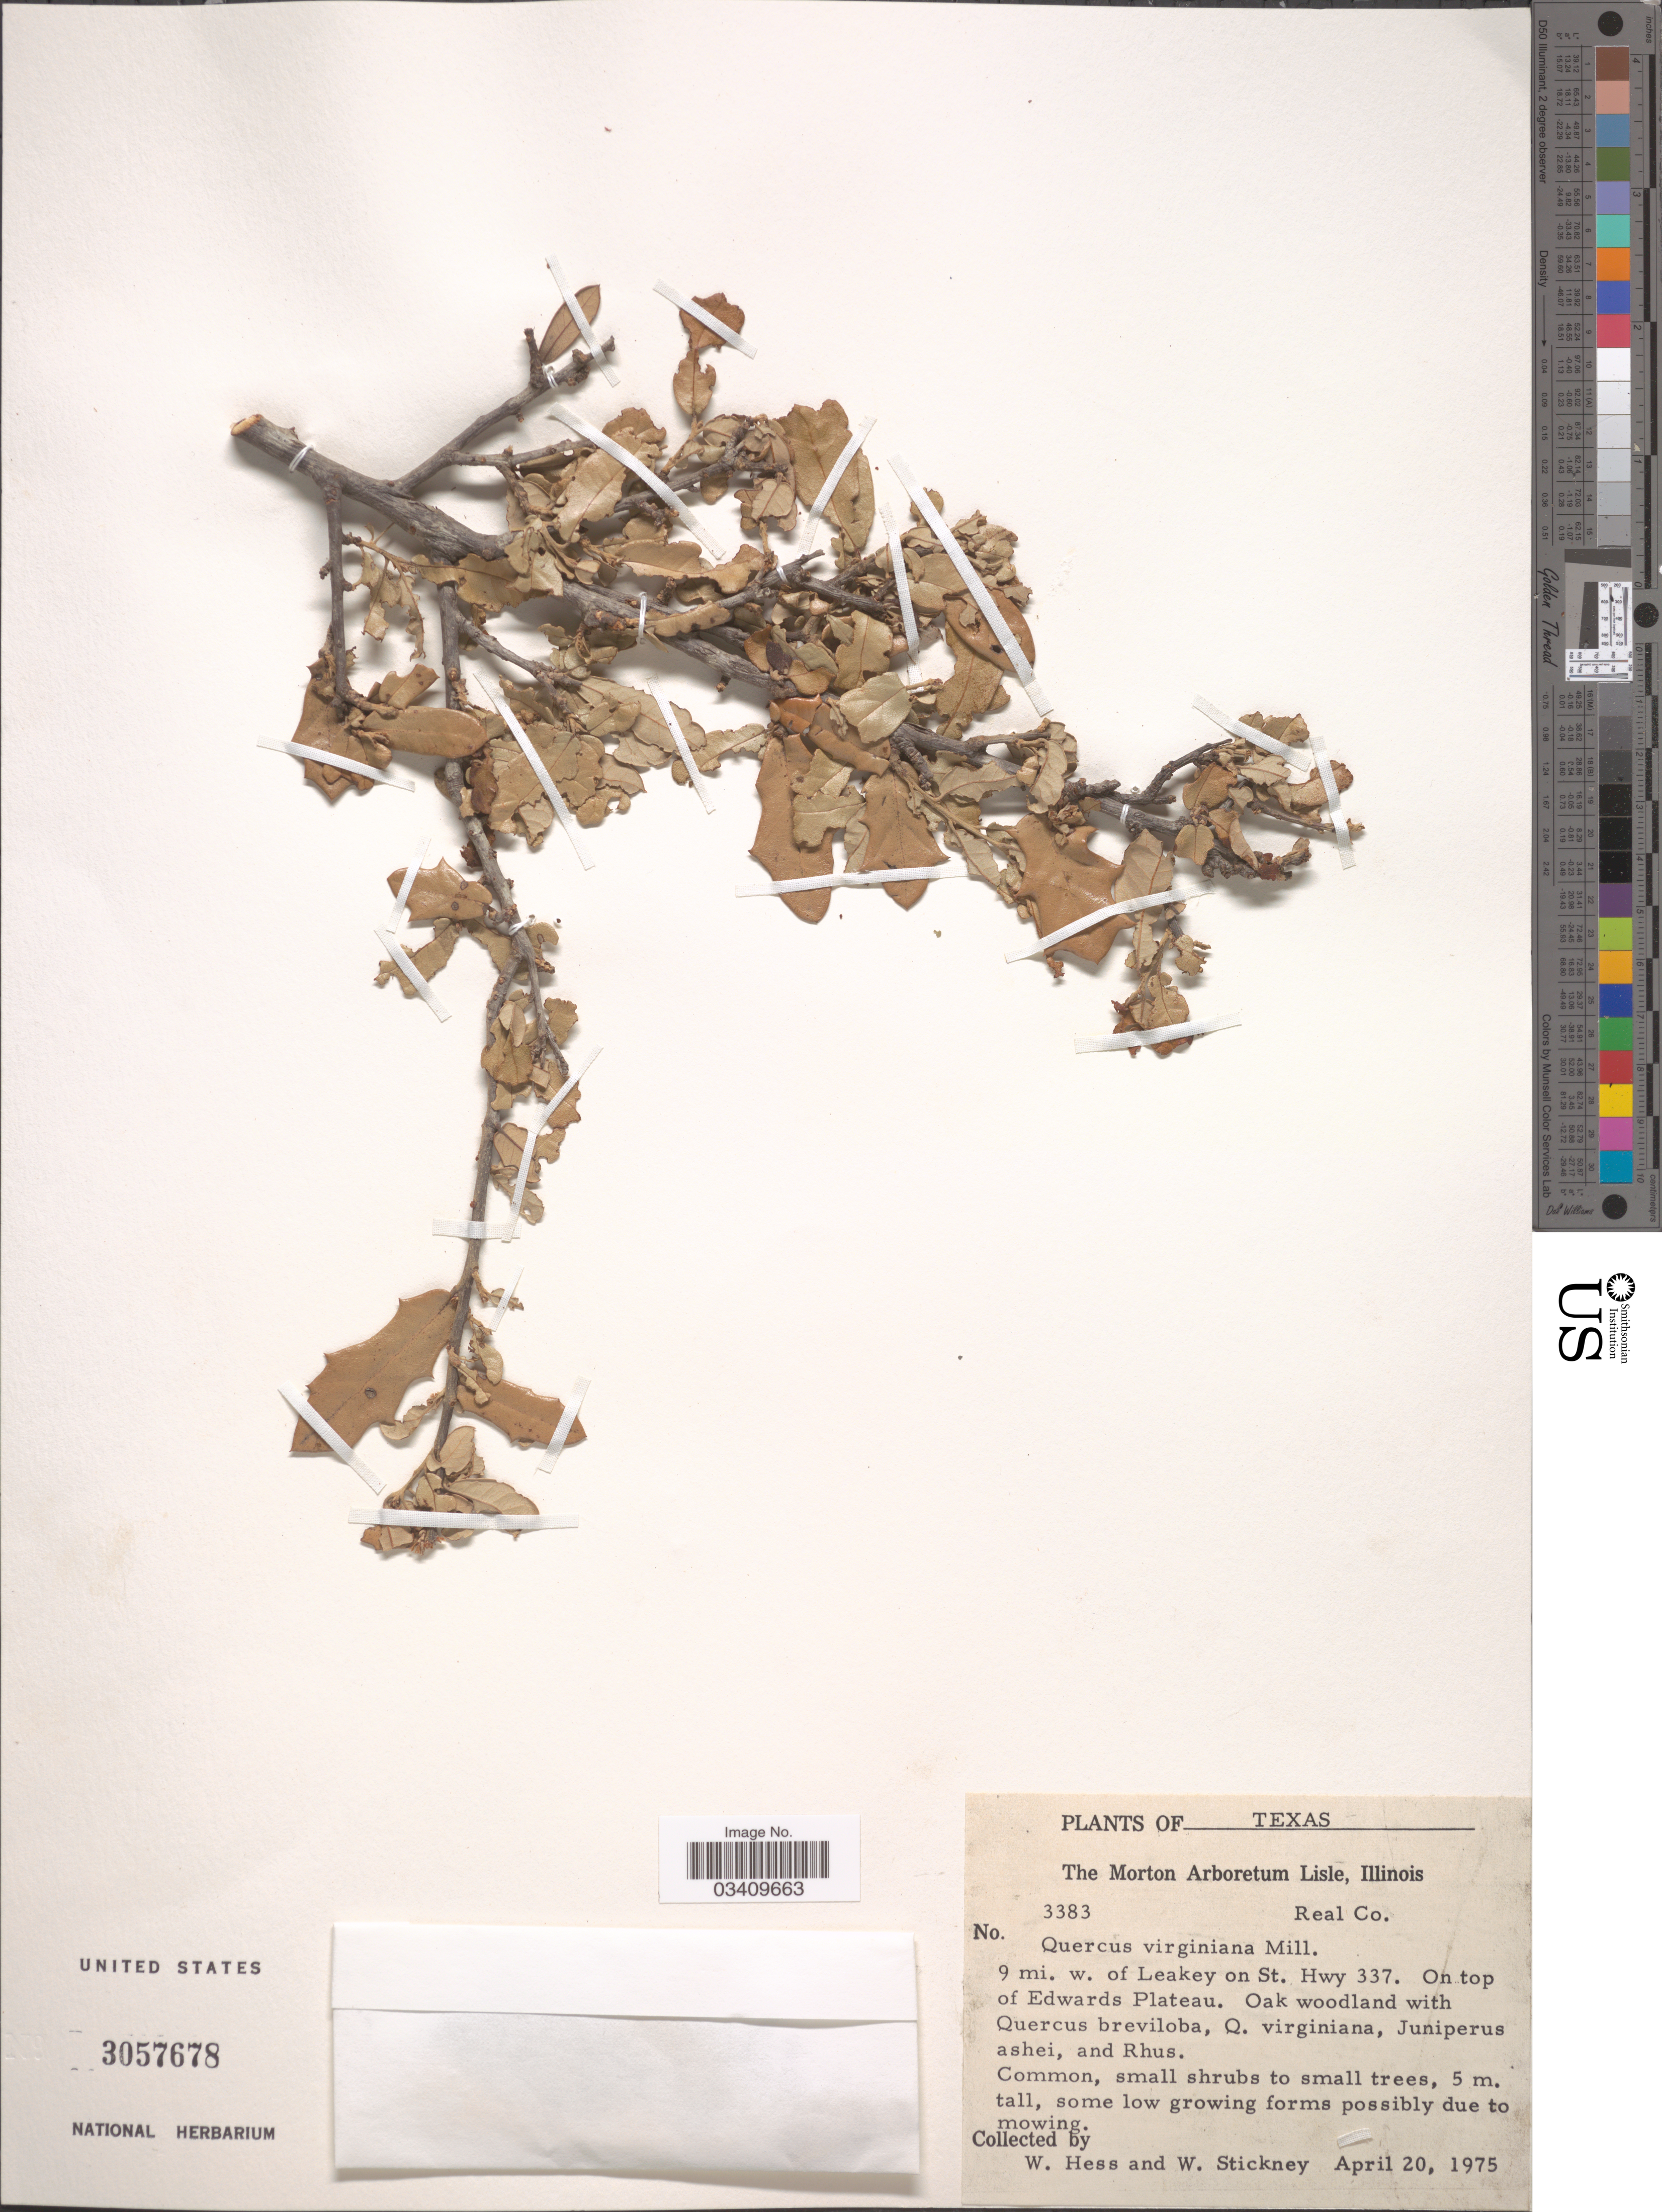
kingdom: Plantae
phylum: Tracheophyta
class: Magnoliopsida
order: Fagales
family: Fagaceae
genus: Quercus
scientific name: Quercus virginiana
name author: Mill.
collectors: W. Hess & W. Stickney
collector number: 3383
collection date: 1975-04-20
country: United States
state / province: Texas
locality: Real Co. 9 mi. w. of Leakey on St. Hwy 337. On top of Edwards Plateau.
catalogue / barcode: US 3057678